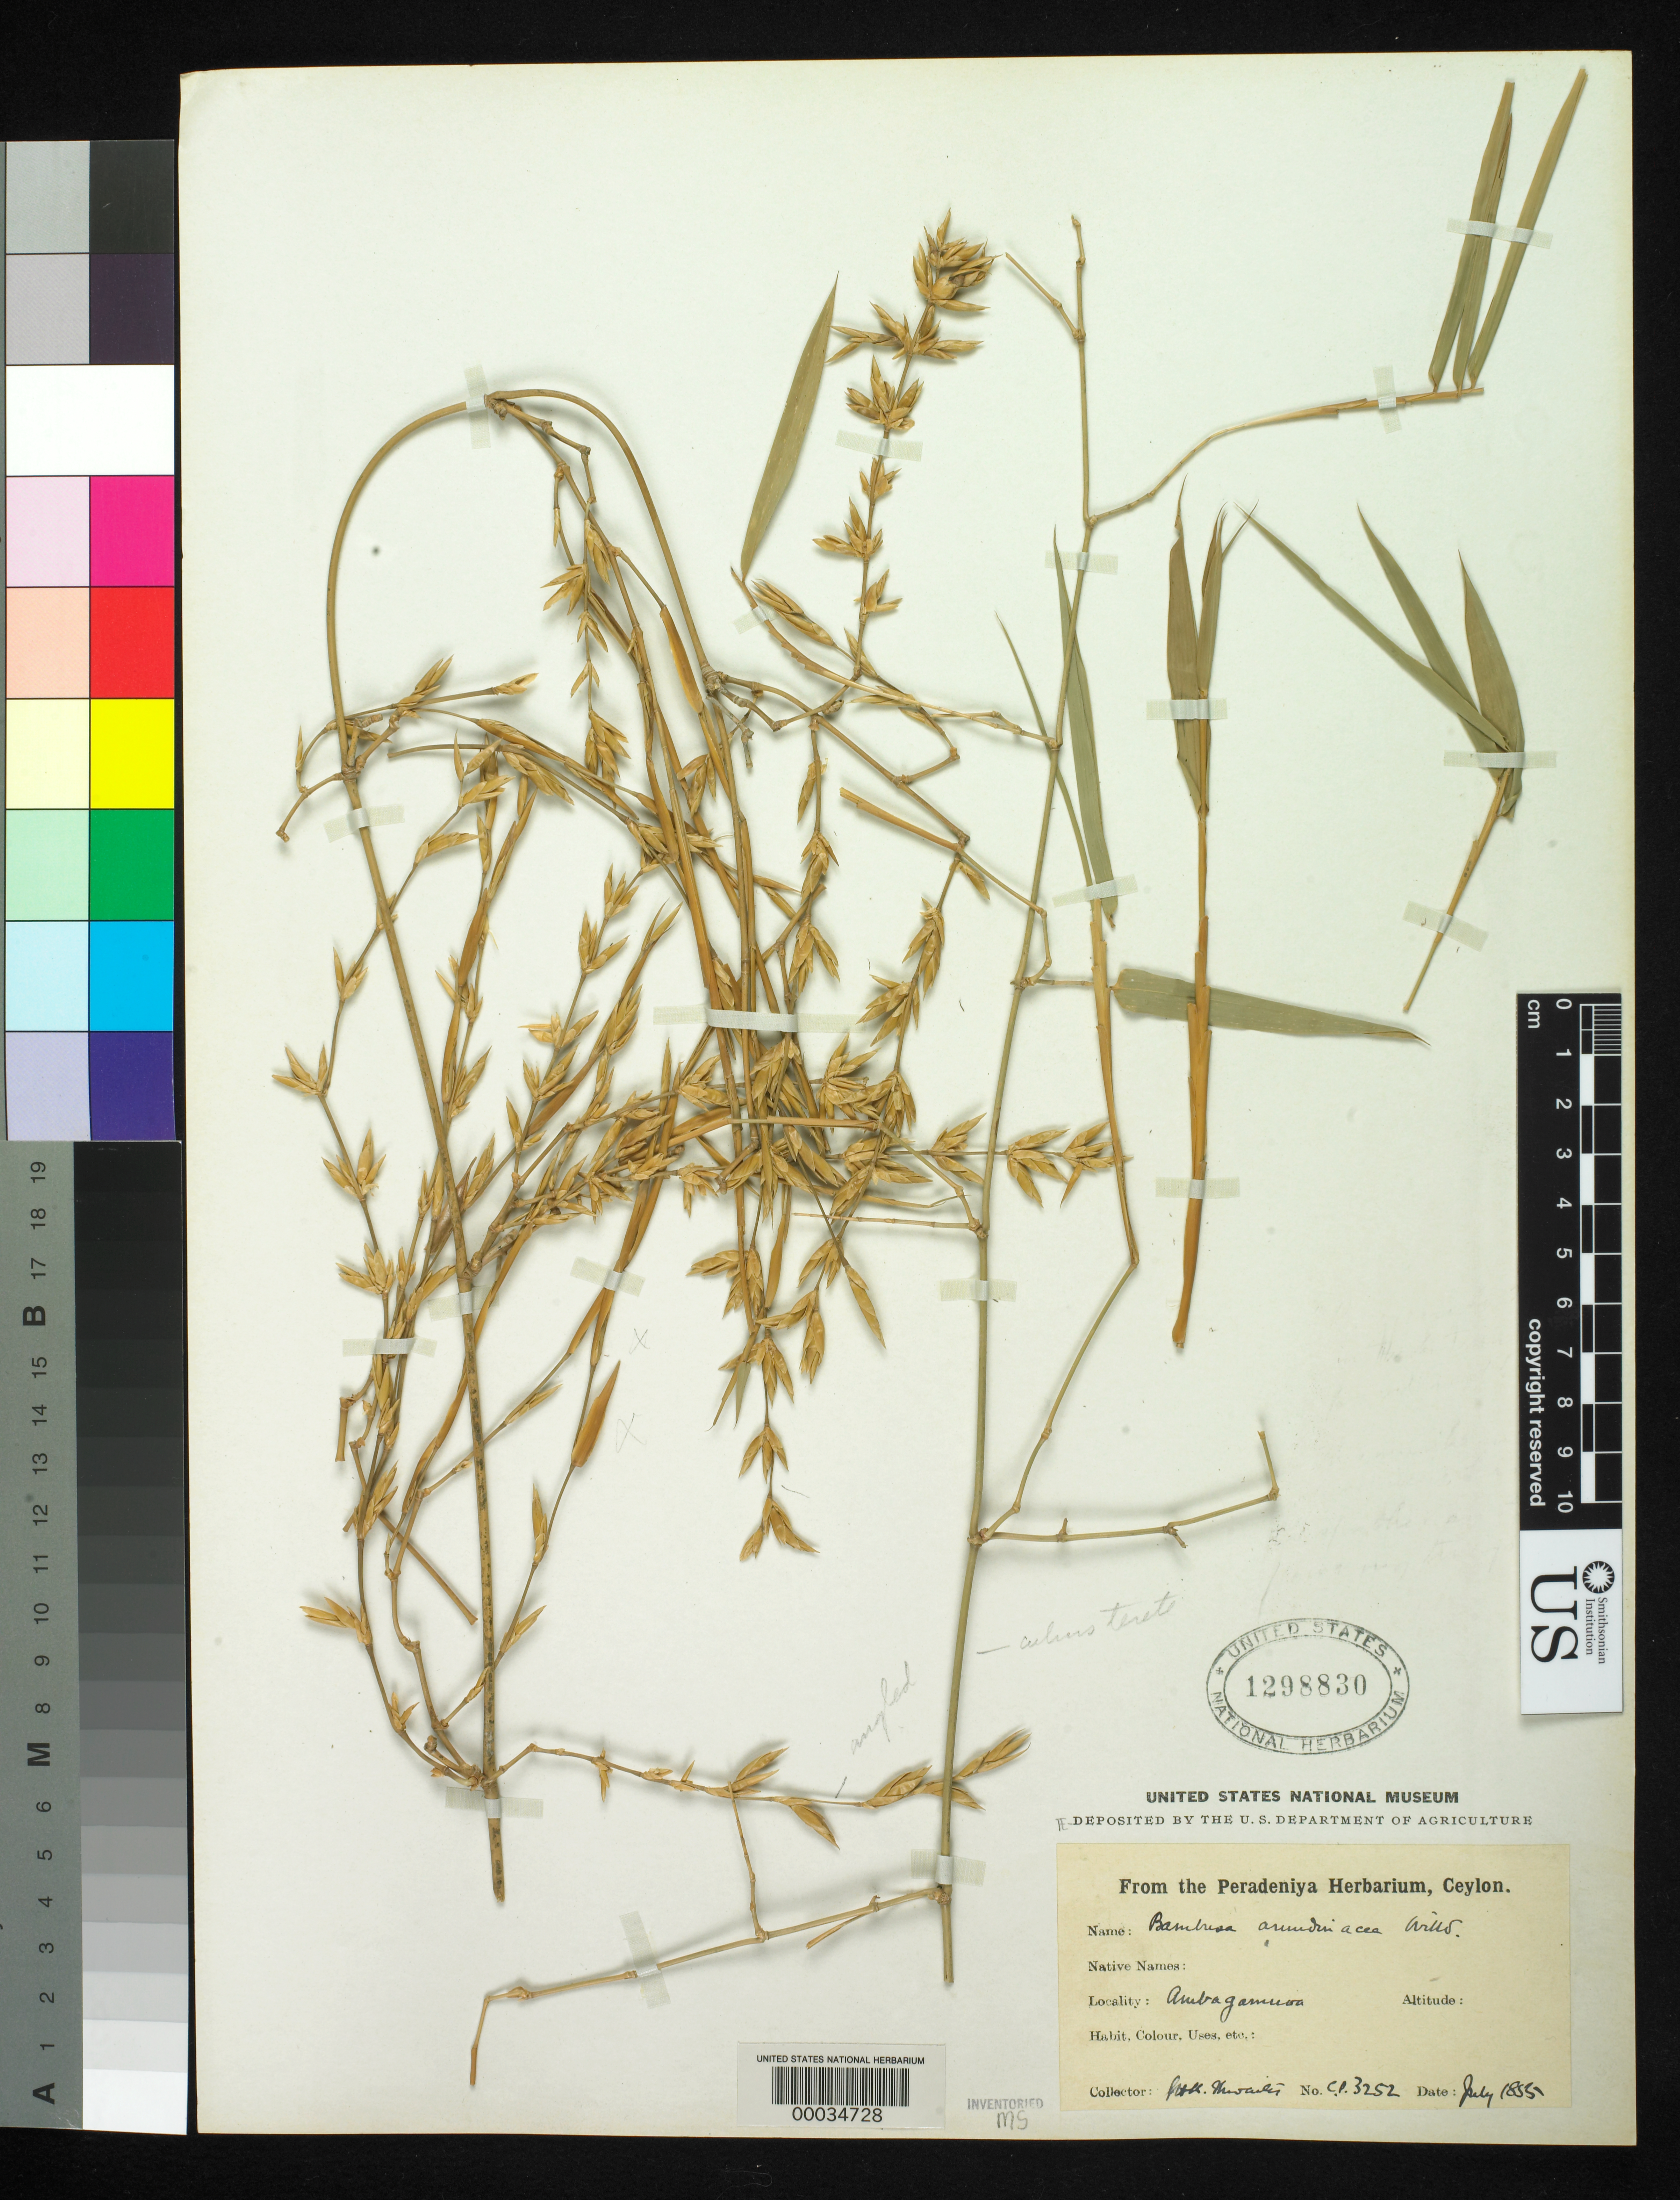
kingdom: Plantae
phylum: Tracheophyta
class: Liliopsida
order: Poales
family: Poaceae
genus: Bambusa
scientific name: Bambusa bambos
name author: (L.) Voss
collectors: G. H. K. Thwaites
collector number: Cp3252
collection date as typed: Jul 1855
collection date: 1855-07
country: Sri Lanka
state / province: Central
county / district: Nuwara Eliya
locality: Ambagamuwa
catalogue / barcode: US 1298830